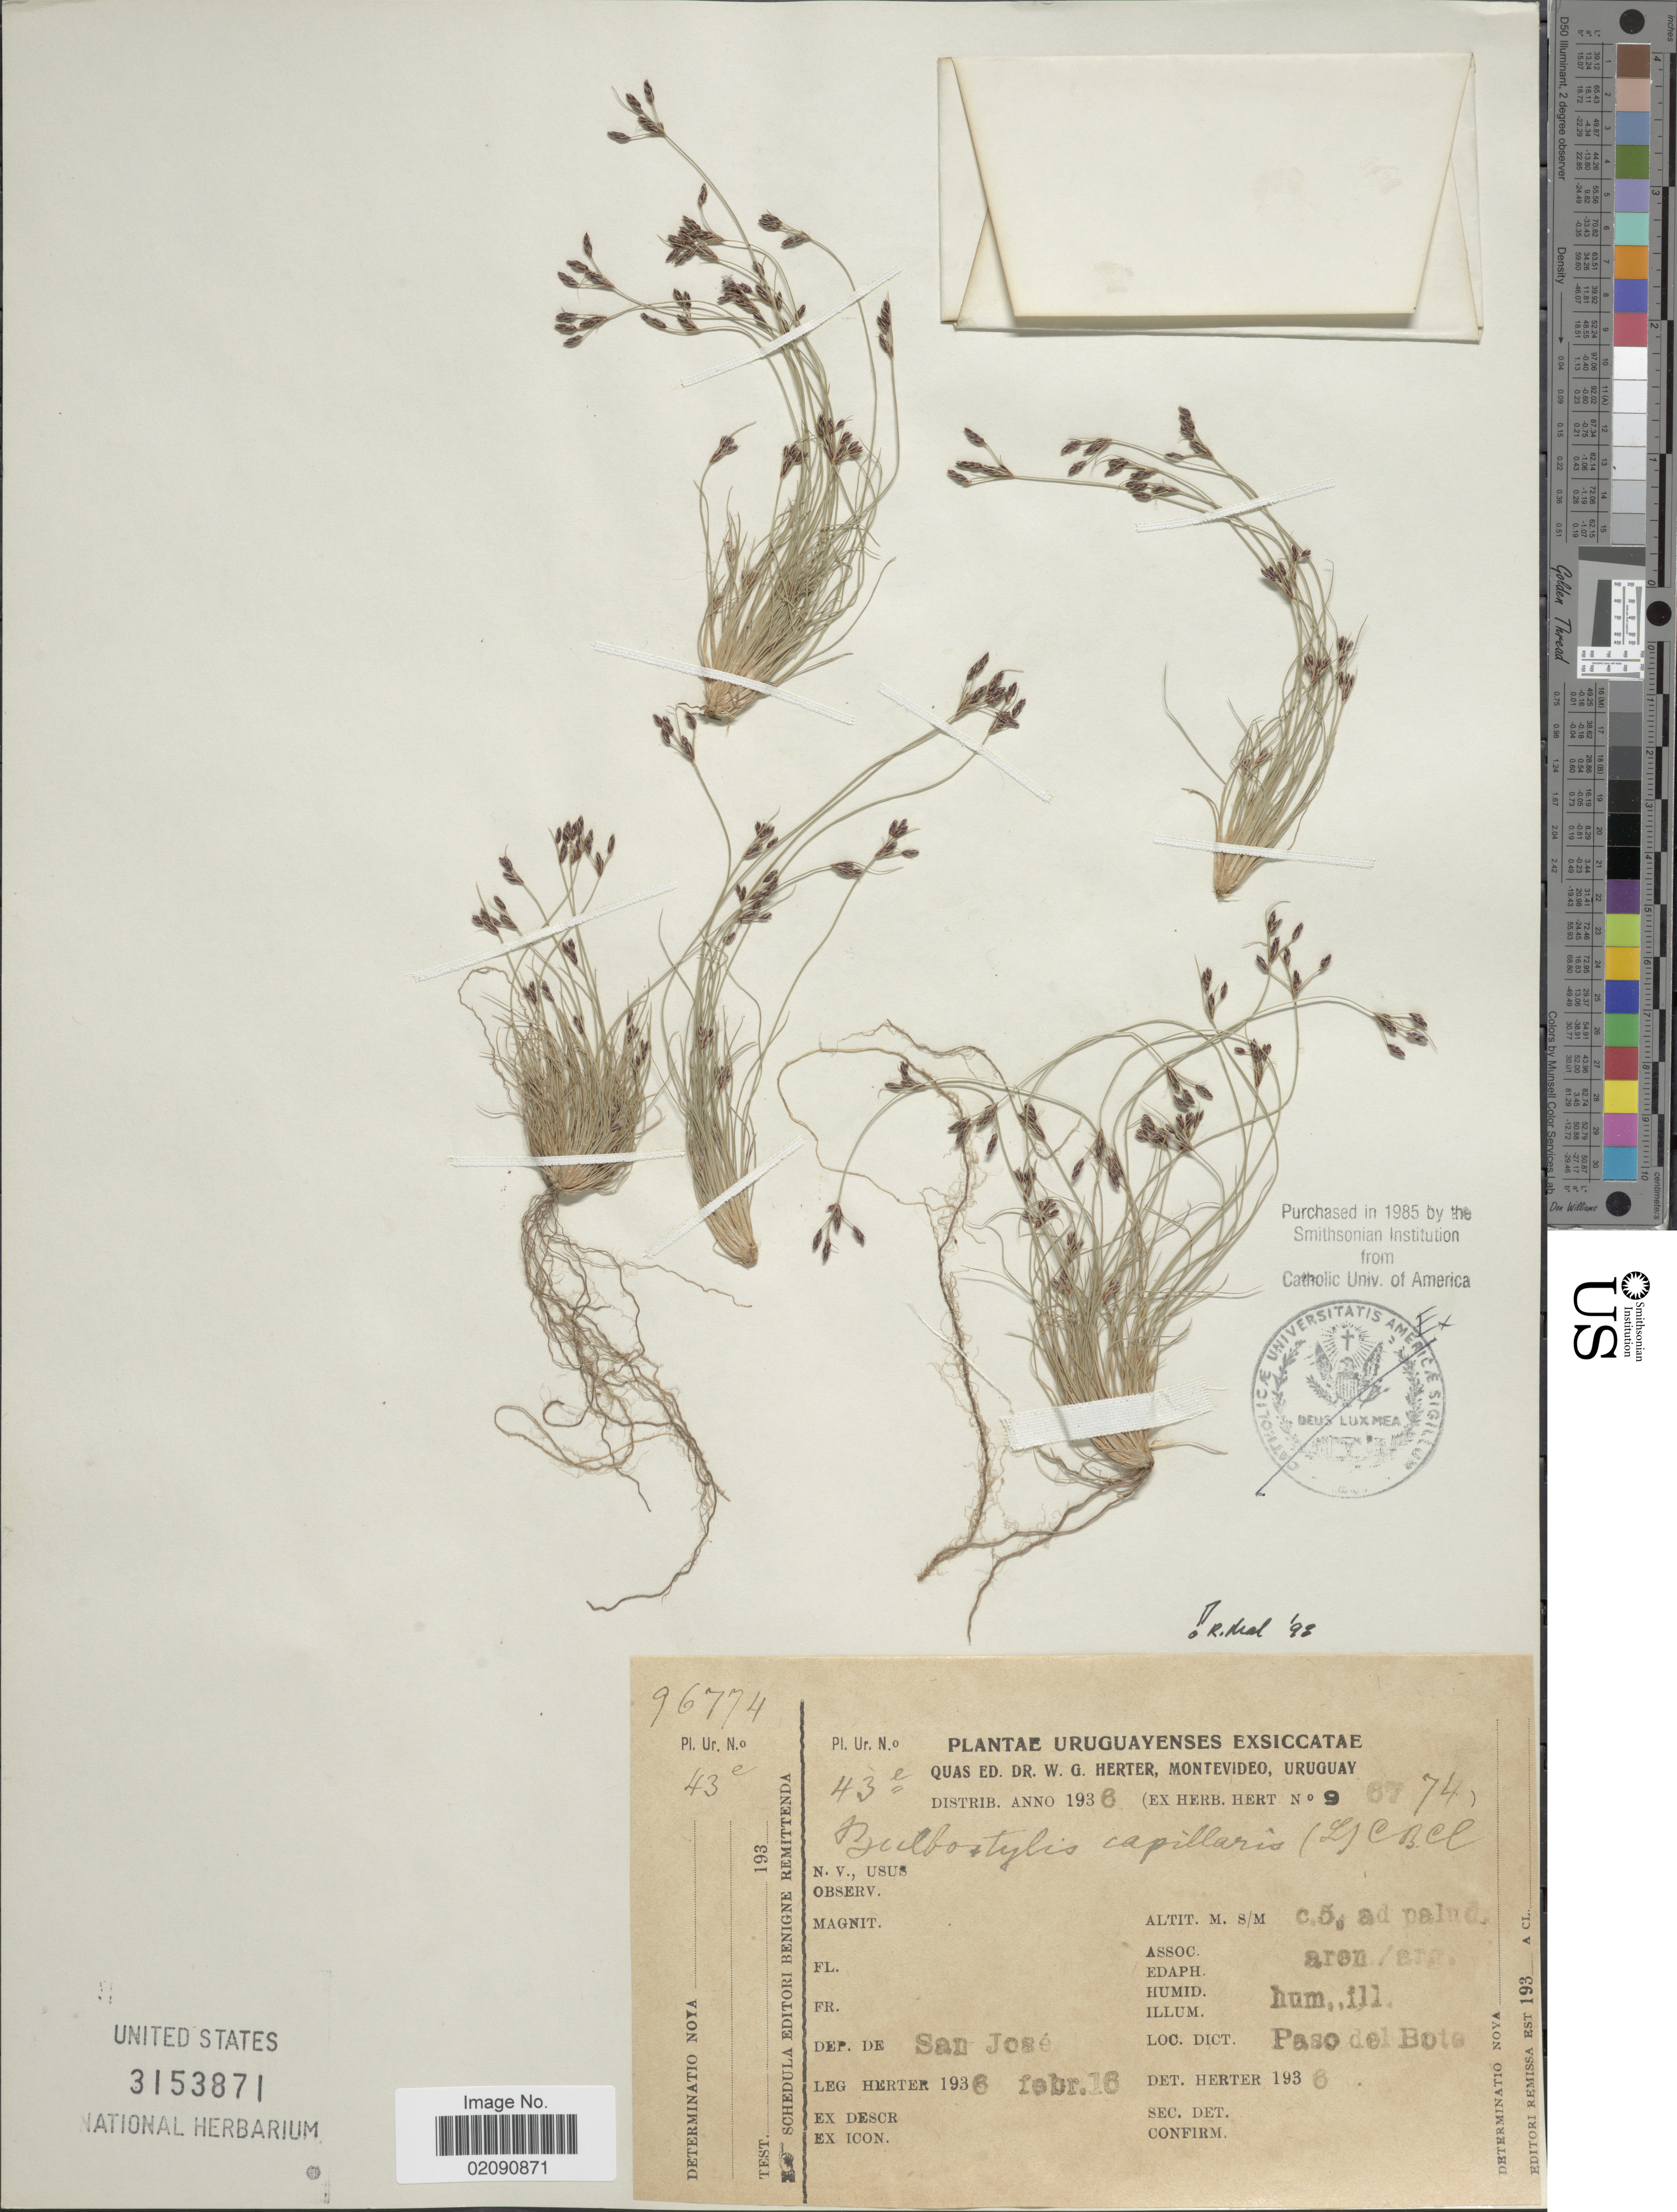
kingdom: Plantae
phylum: Tracheophyta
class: Liliopsida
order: Poales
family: Cyperaceae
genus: Bulbostylis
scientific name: Bulbostylis contracta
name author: (Kük. ex Osten) M. G. López & D.A. Simpson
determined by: Maciel-Silva, J. F.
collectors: W. G. Herter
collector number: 96774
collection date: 1916-02-06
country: Uruguay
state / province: San Jose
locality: Paso del Bote.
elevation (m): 5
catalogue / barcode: US 3153871